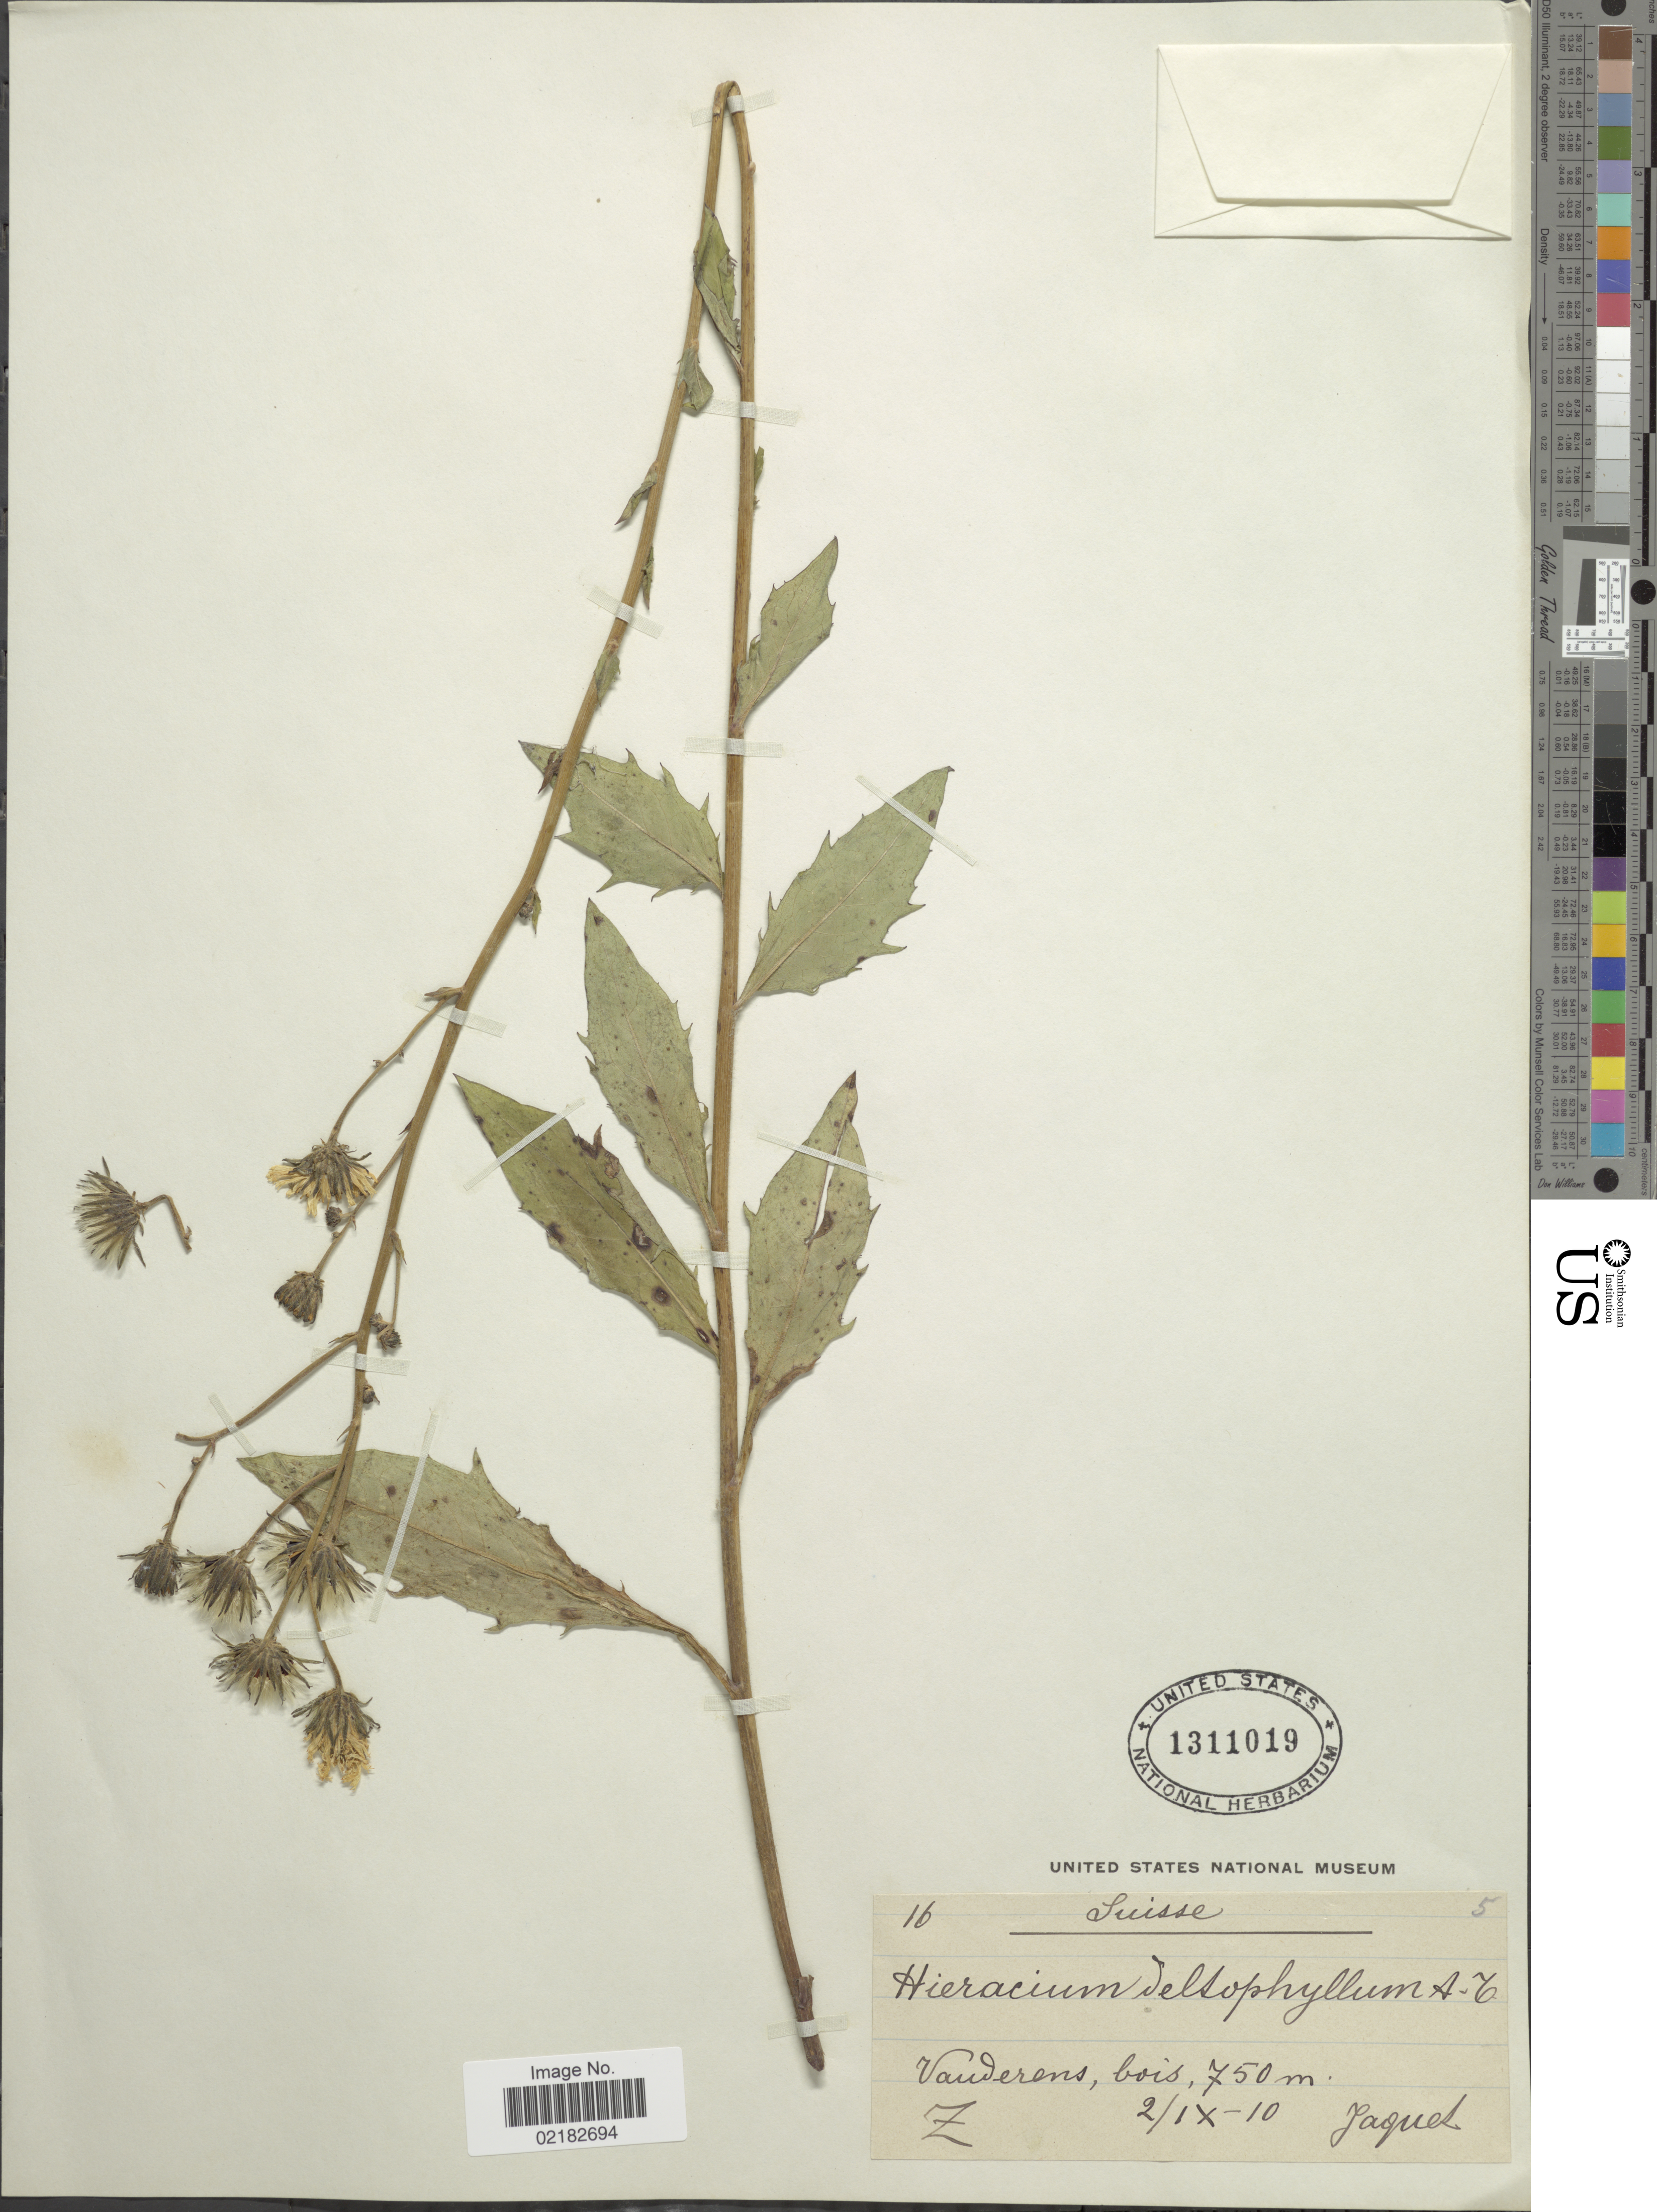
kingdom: Plantae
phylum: Tracheophyta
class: Magnoliopsida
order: Asterales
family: Asteraceae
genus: Hieracium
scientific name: Hieracium flagelliferum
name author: Ravaud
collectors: -. Jaquet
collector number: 16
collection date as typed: Transcribed d/m/y: 2/9/10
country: Switzerland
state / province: Vaud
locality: Vauderens, bois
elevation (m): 750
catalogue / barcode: US 1311019